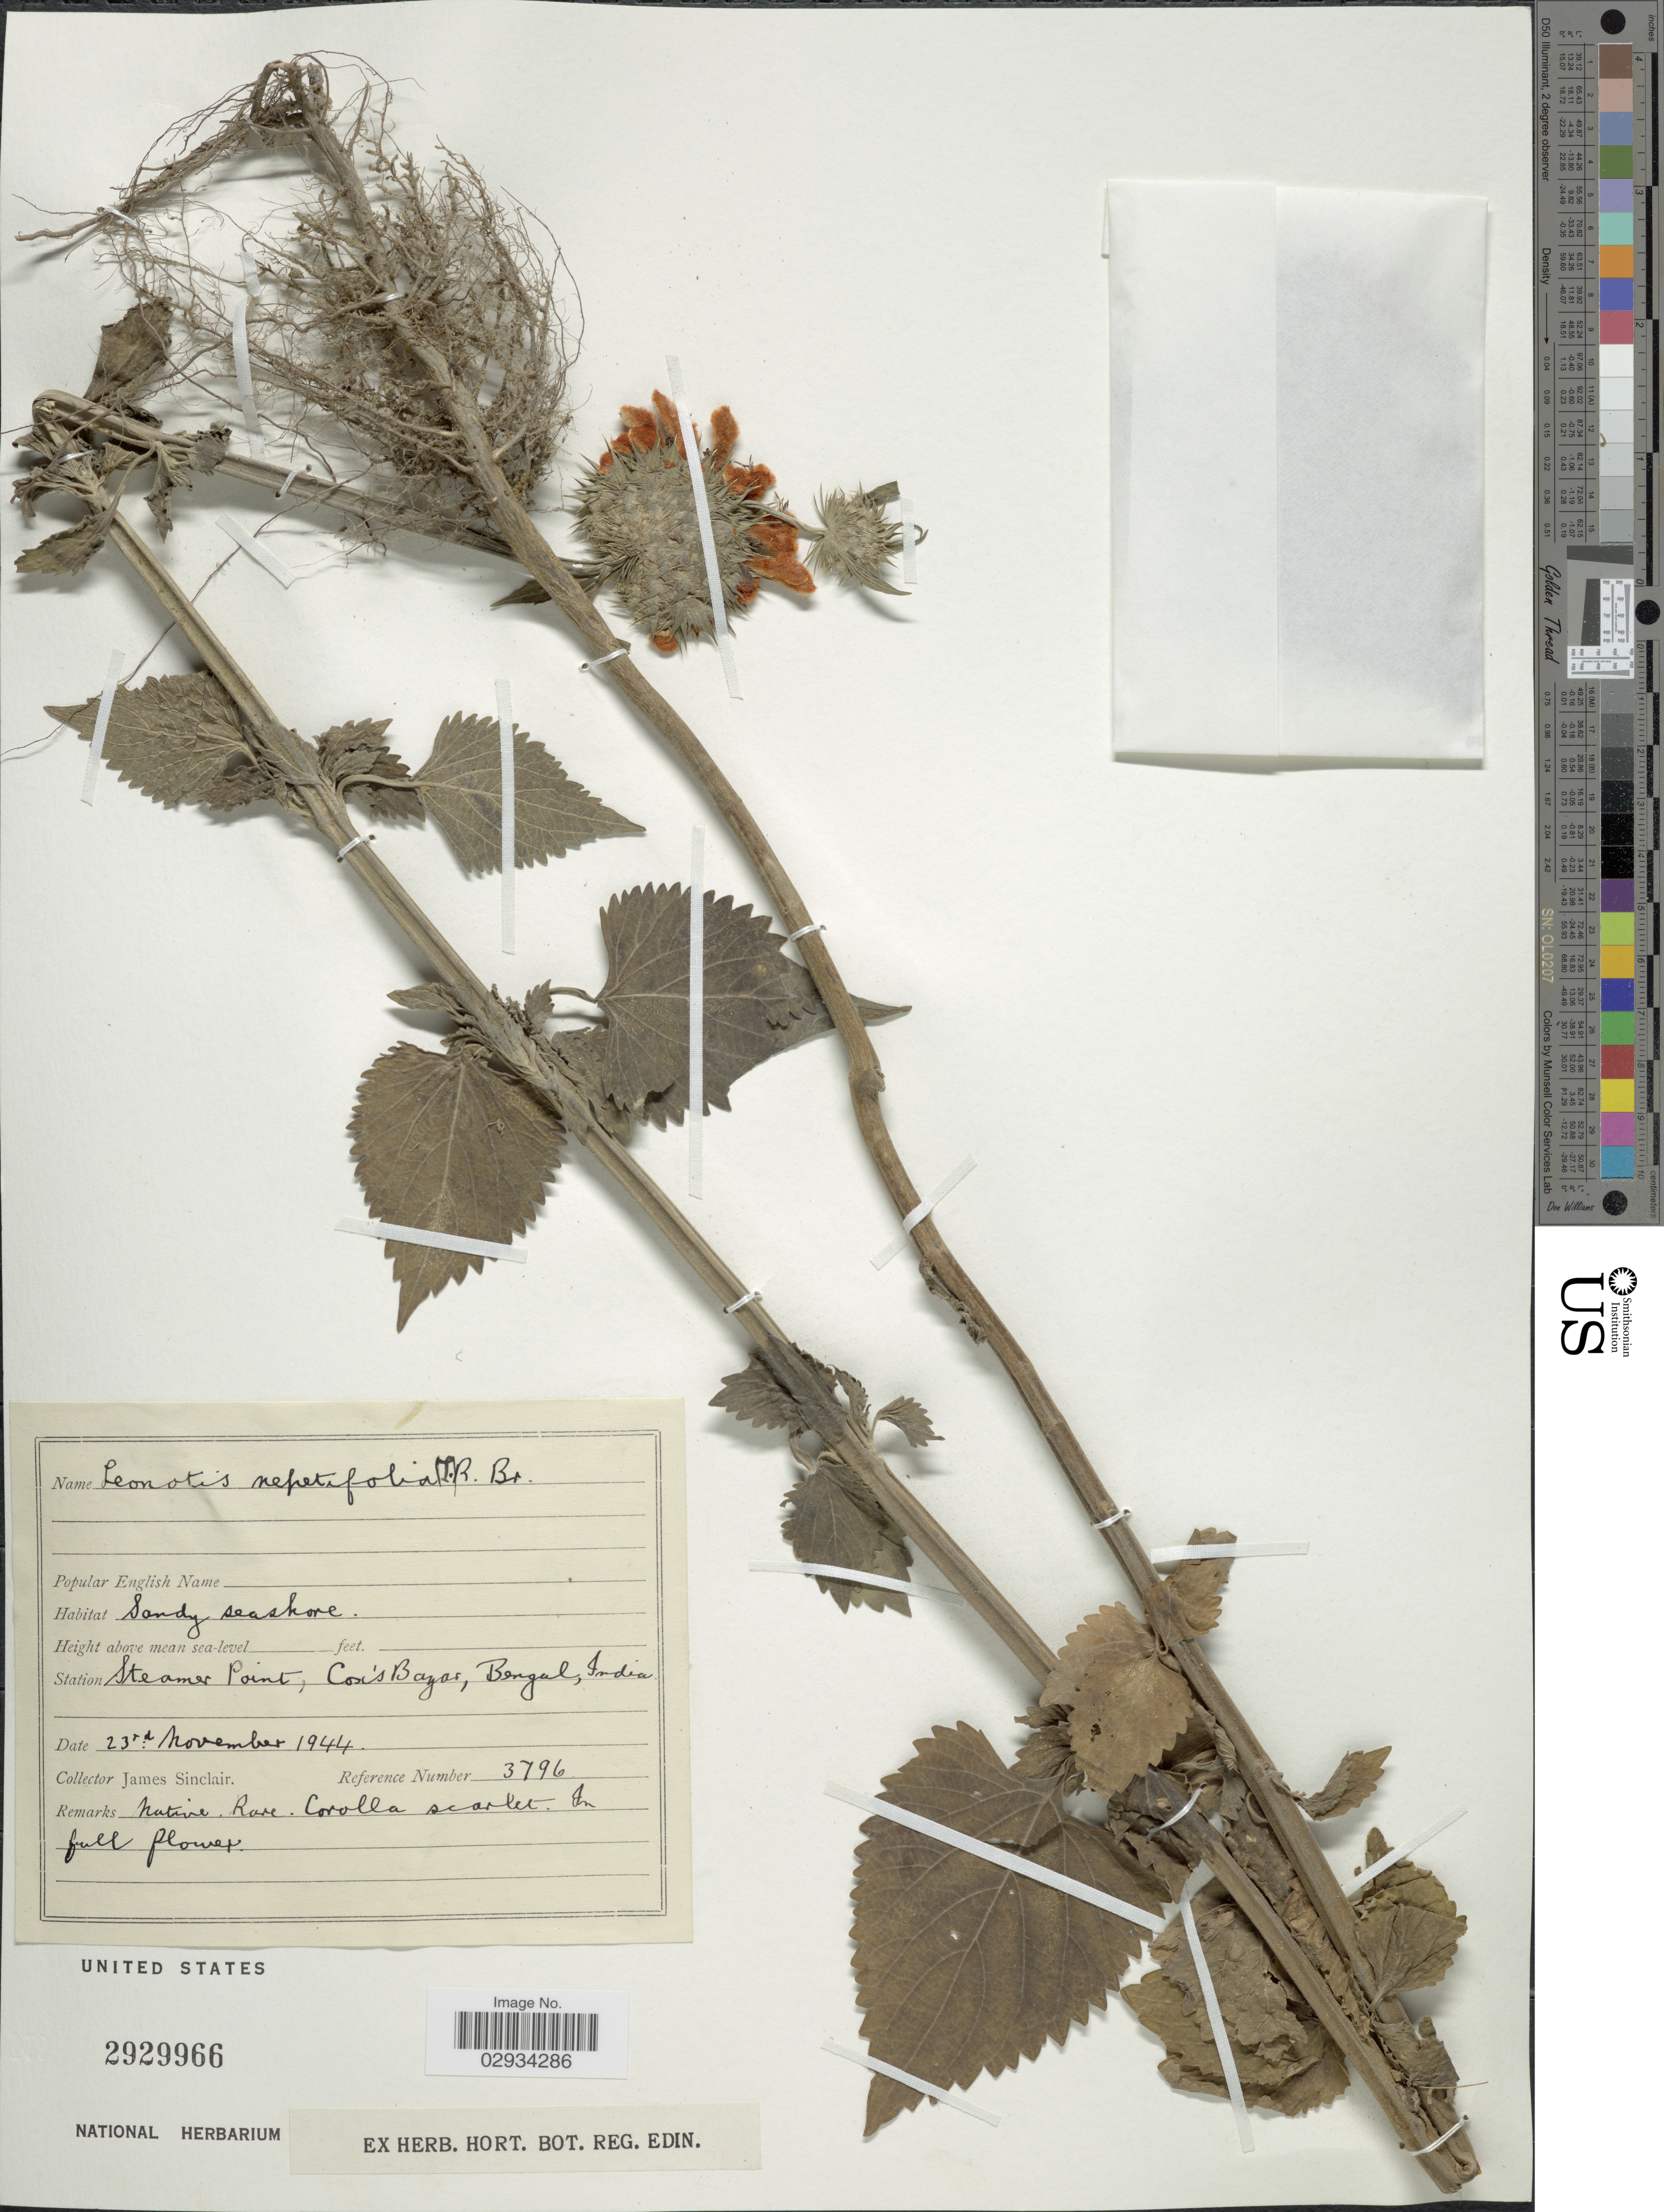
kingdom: Plantae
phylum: Tracheophyta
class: Magnoliopsida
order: Lamiales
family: Lamiaceae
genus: Leonotis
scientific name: Leonotis nepetifolia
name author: (L.) R. Br.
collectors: J. Sinclair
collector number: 3796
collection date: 1944-11-23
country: Bangladesh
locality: Station Steamer Point, Cox's Bazar, Bengal.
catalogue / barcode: US 2929966